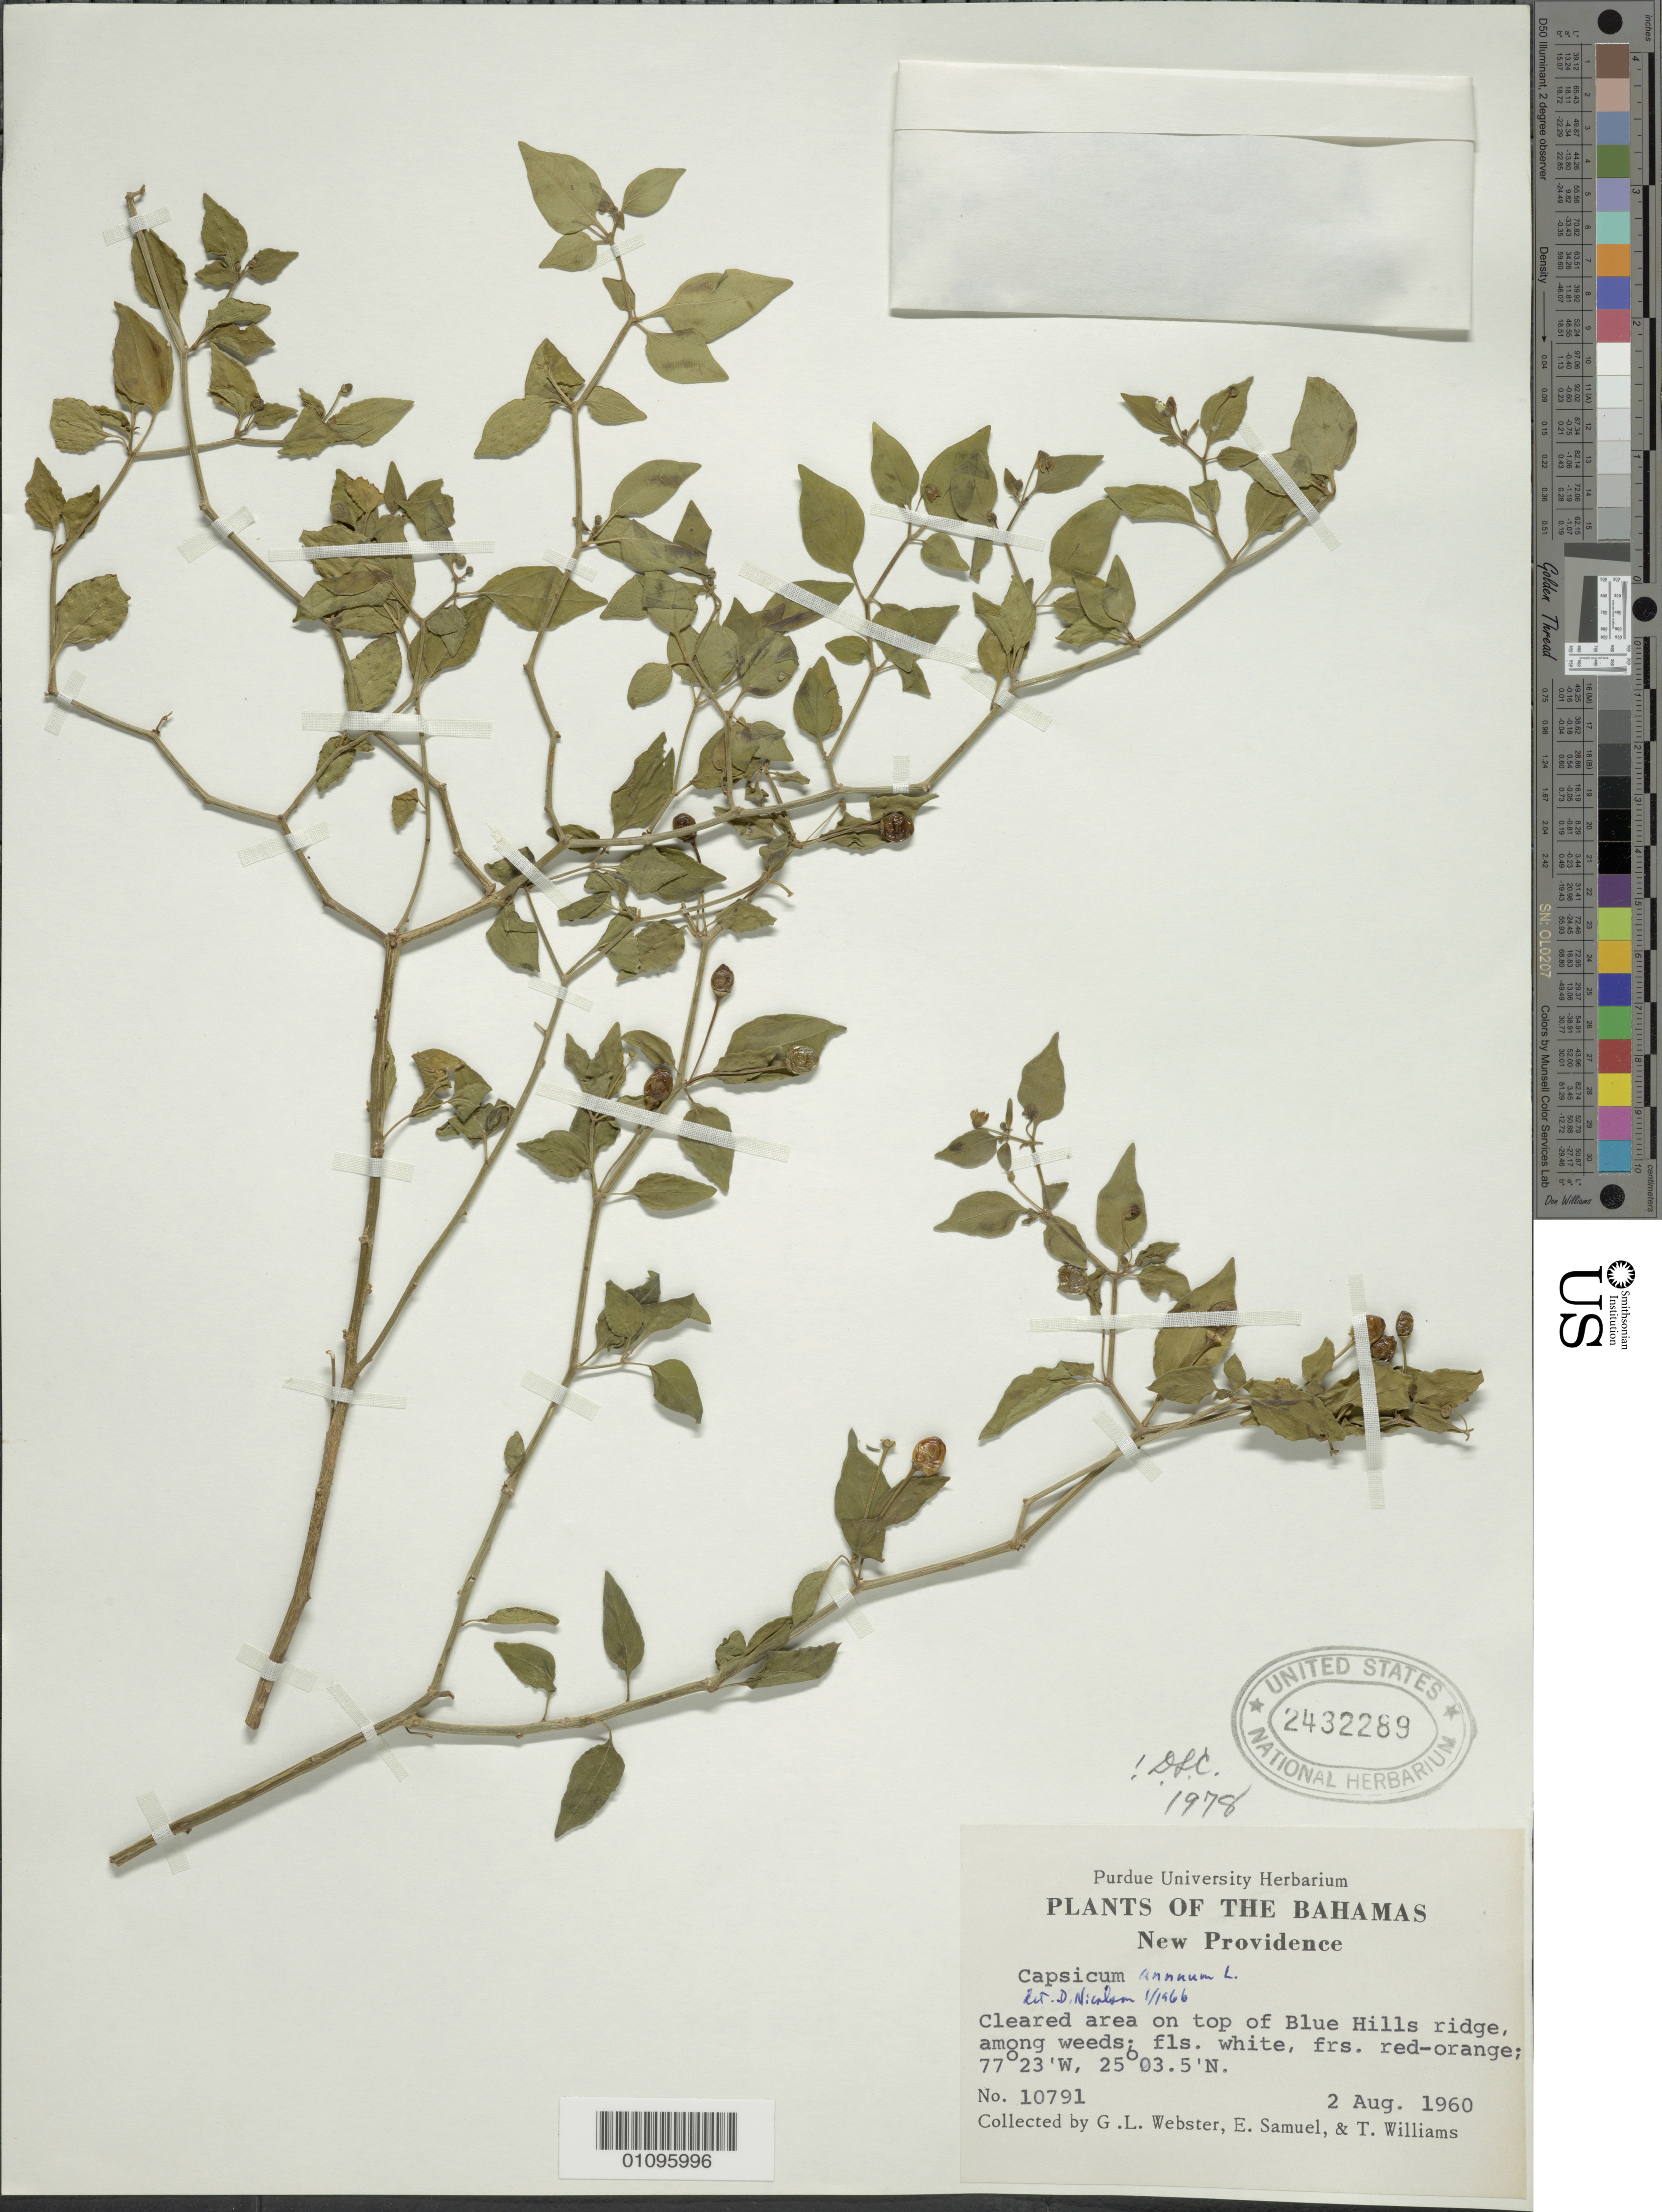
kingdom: Plantae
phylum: Tracheophyta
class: Magnoliopsida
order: Solanales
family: Solanaceae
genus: Capsicum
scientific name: Capsicum annuum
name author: L.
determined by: Nicolson, Dan H.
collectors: G. L. Webster, E. Samuel & T. Williams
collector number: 10791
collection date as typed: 02 Aug 1960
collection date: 1960-08-02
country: Bahamas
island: New Providence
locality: Blue Hills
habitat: Cleared area on top of Blue Hills ridge, among weeds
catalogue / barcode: US 2432289